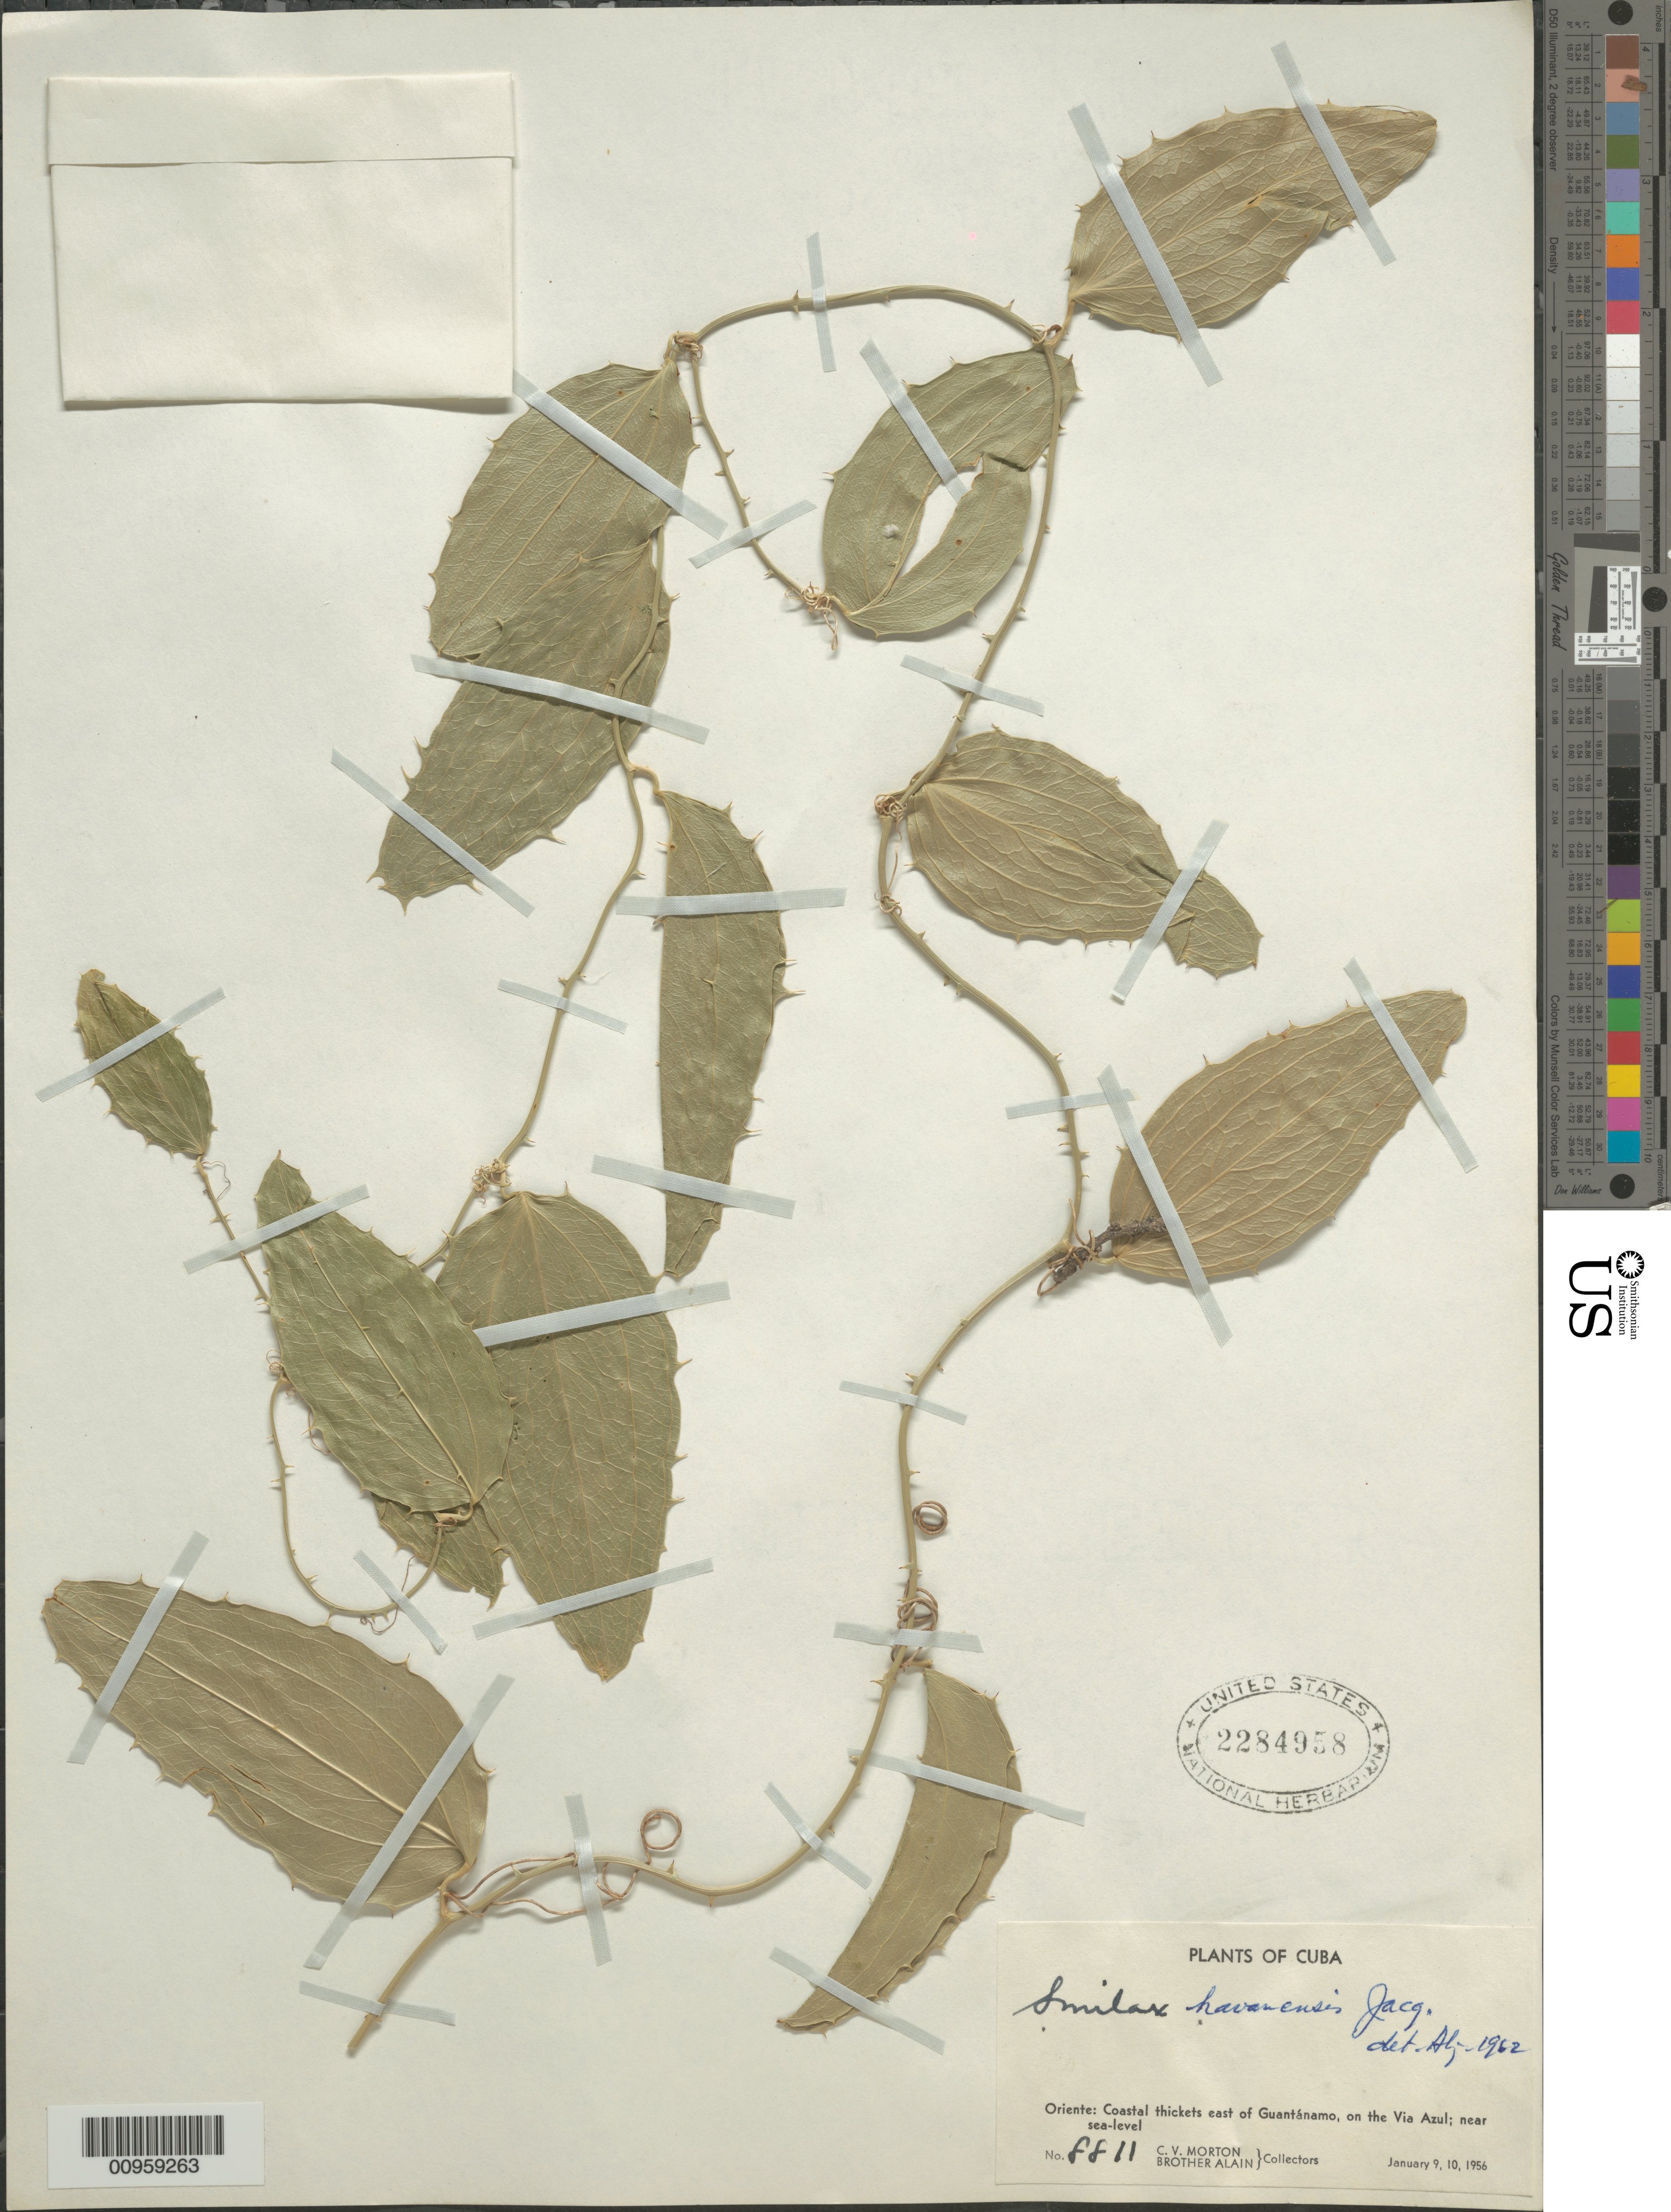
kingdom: Plantae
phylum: Tracheophyta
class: Liliopsida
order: Liliales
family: Smilacaceae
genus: Smilax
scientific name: Smilax havanensis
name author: Jacq.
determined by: Liogier, Alain H.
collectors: C. V. Morton & A. H. Liogier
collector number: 8811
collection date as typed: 09 Jan 1956 to 10 Jan 1956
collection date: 1956-01-09/1956-01-10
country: Cuba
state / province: Guantanamo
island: Cuba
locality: E of Guantánamo, on the Via Azul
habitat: Coastal thickets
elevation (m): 0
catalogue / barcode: US 2284958